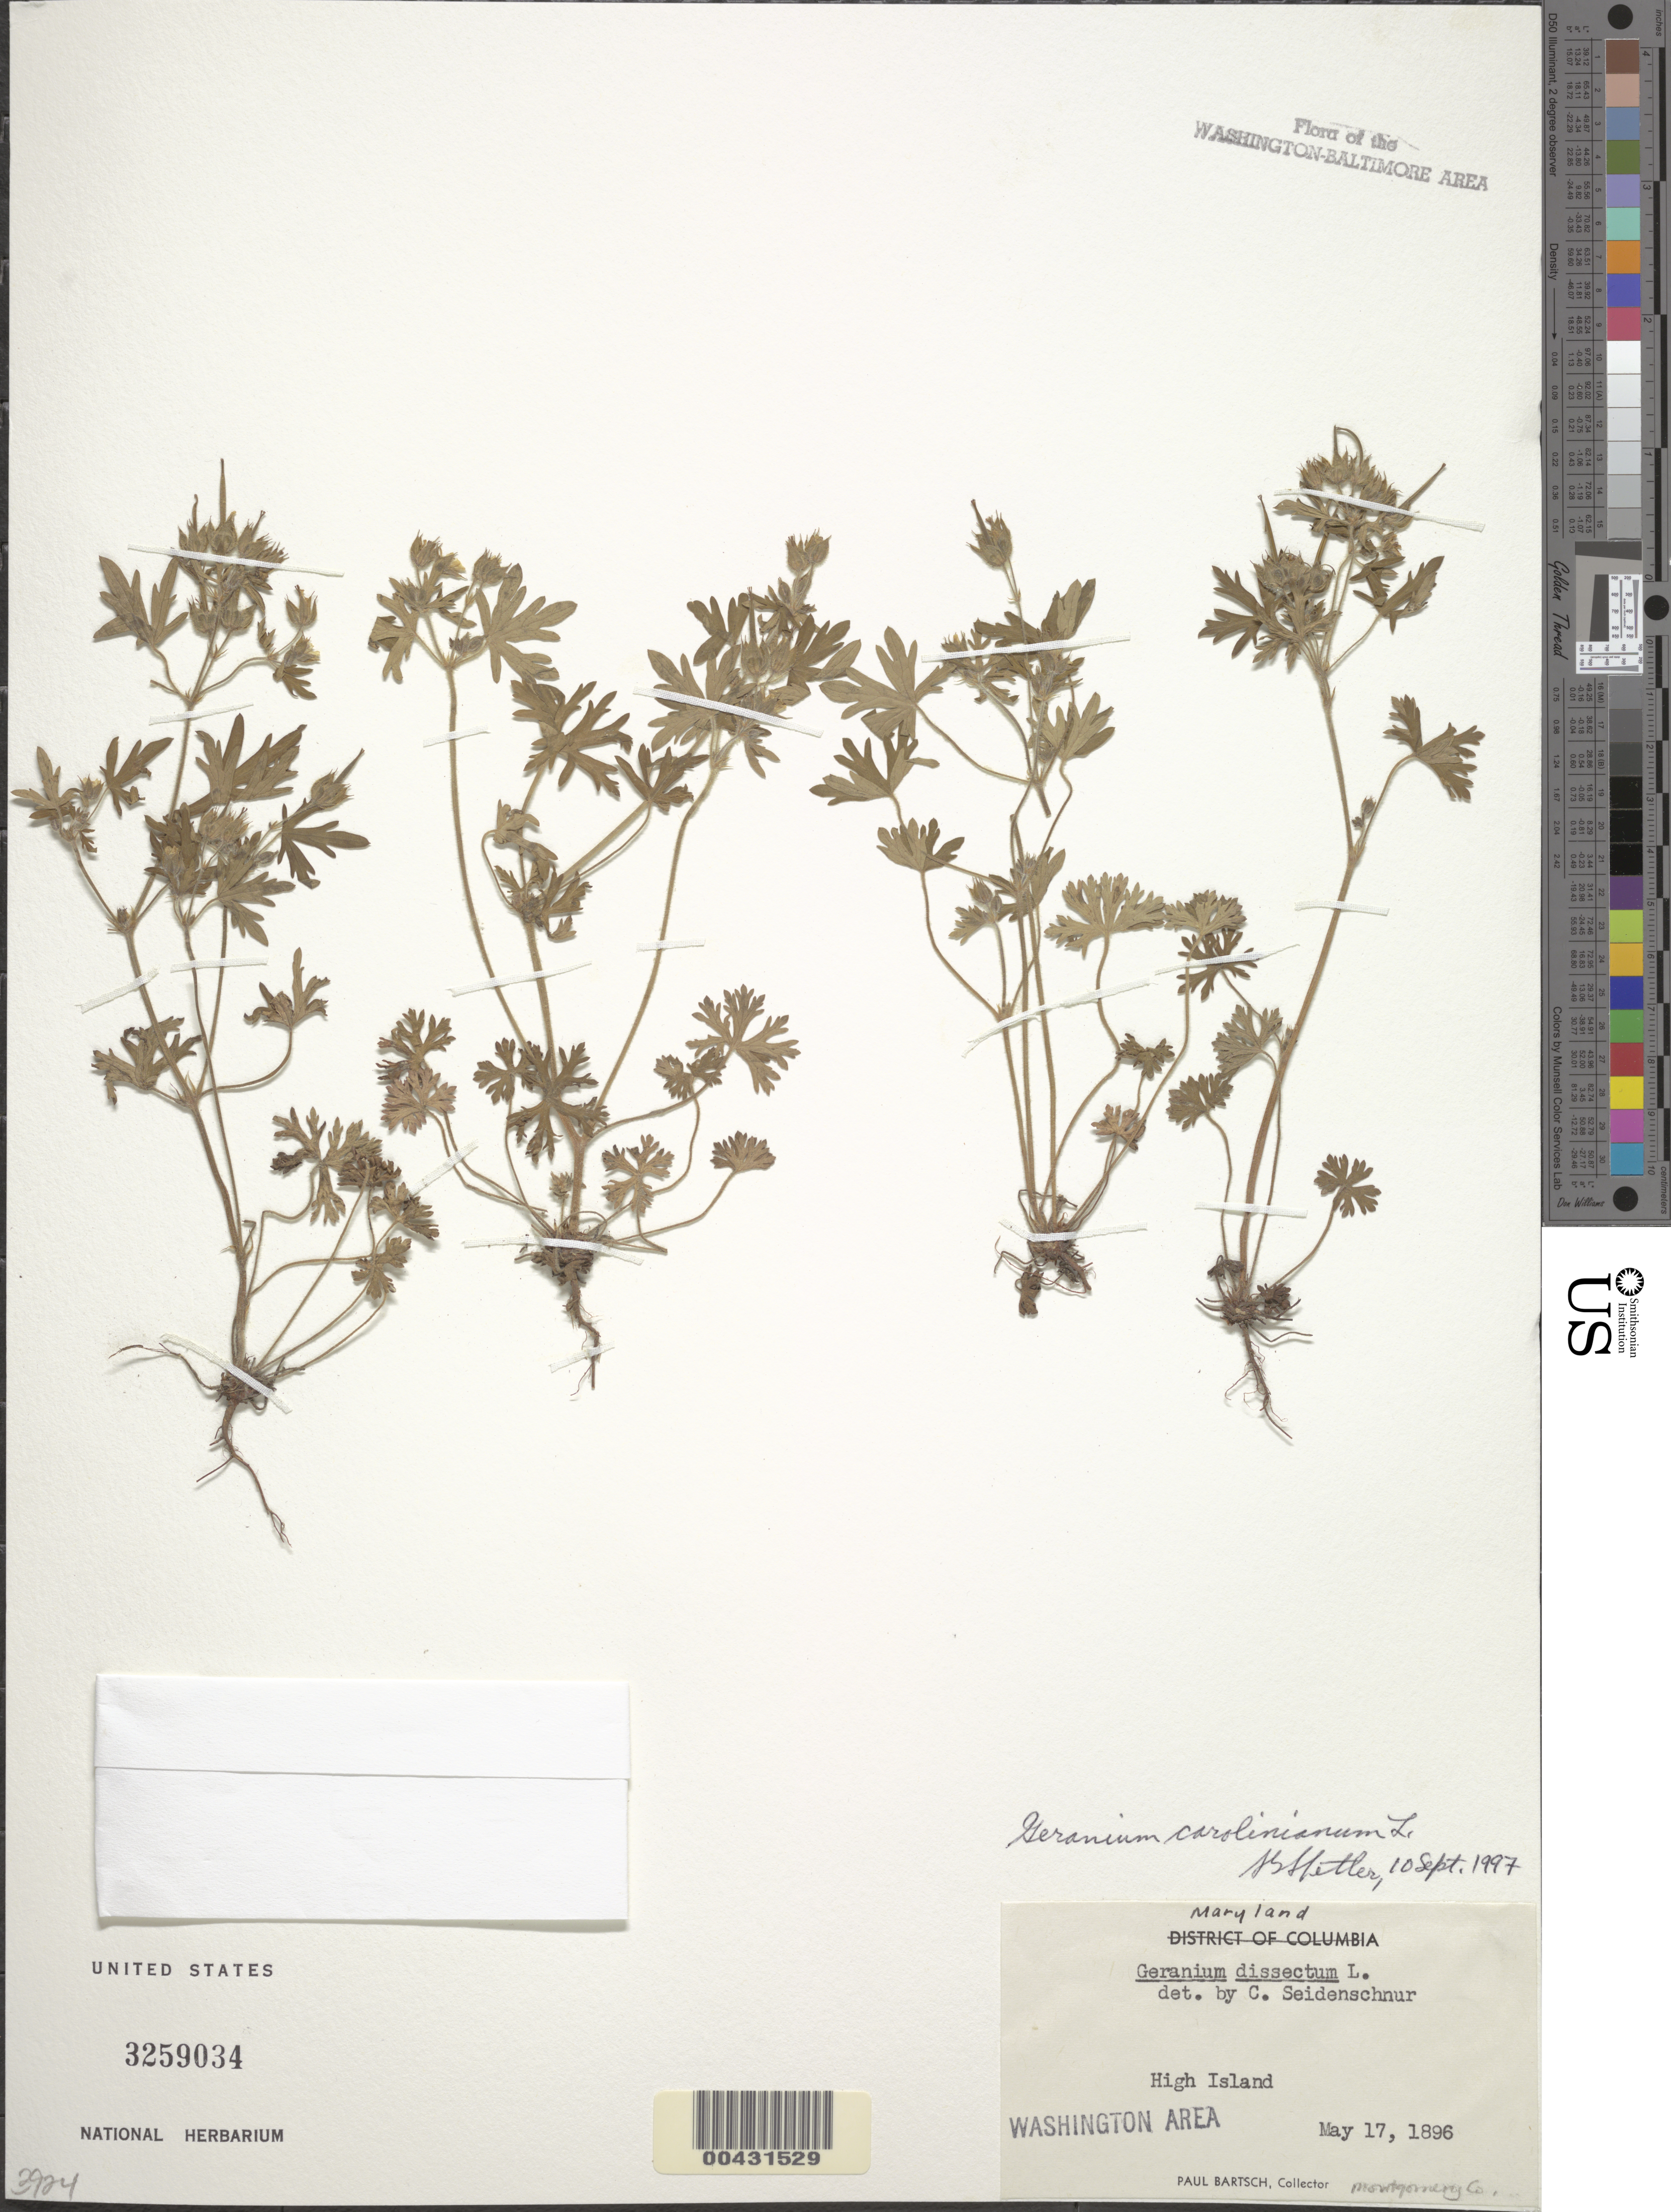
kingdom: Plantae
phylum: Tracheophyta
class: Magnoliopsida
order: Geraniales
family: Geraniaceae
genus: Geranium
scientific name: Geranium carolinianum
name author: L.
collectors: P. Bartsch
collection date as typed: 17 May 1896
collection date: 1896-05-17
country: United States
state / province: Maryland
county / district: Montgomery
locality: High Island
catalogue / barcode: US 3259034